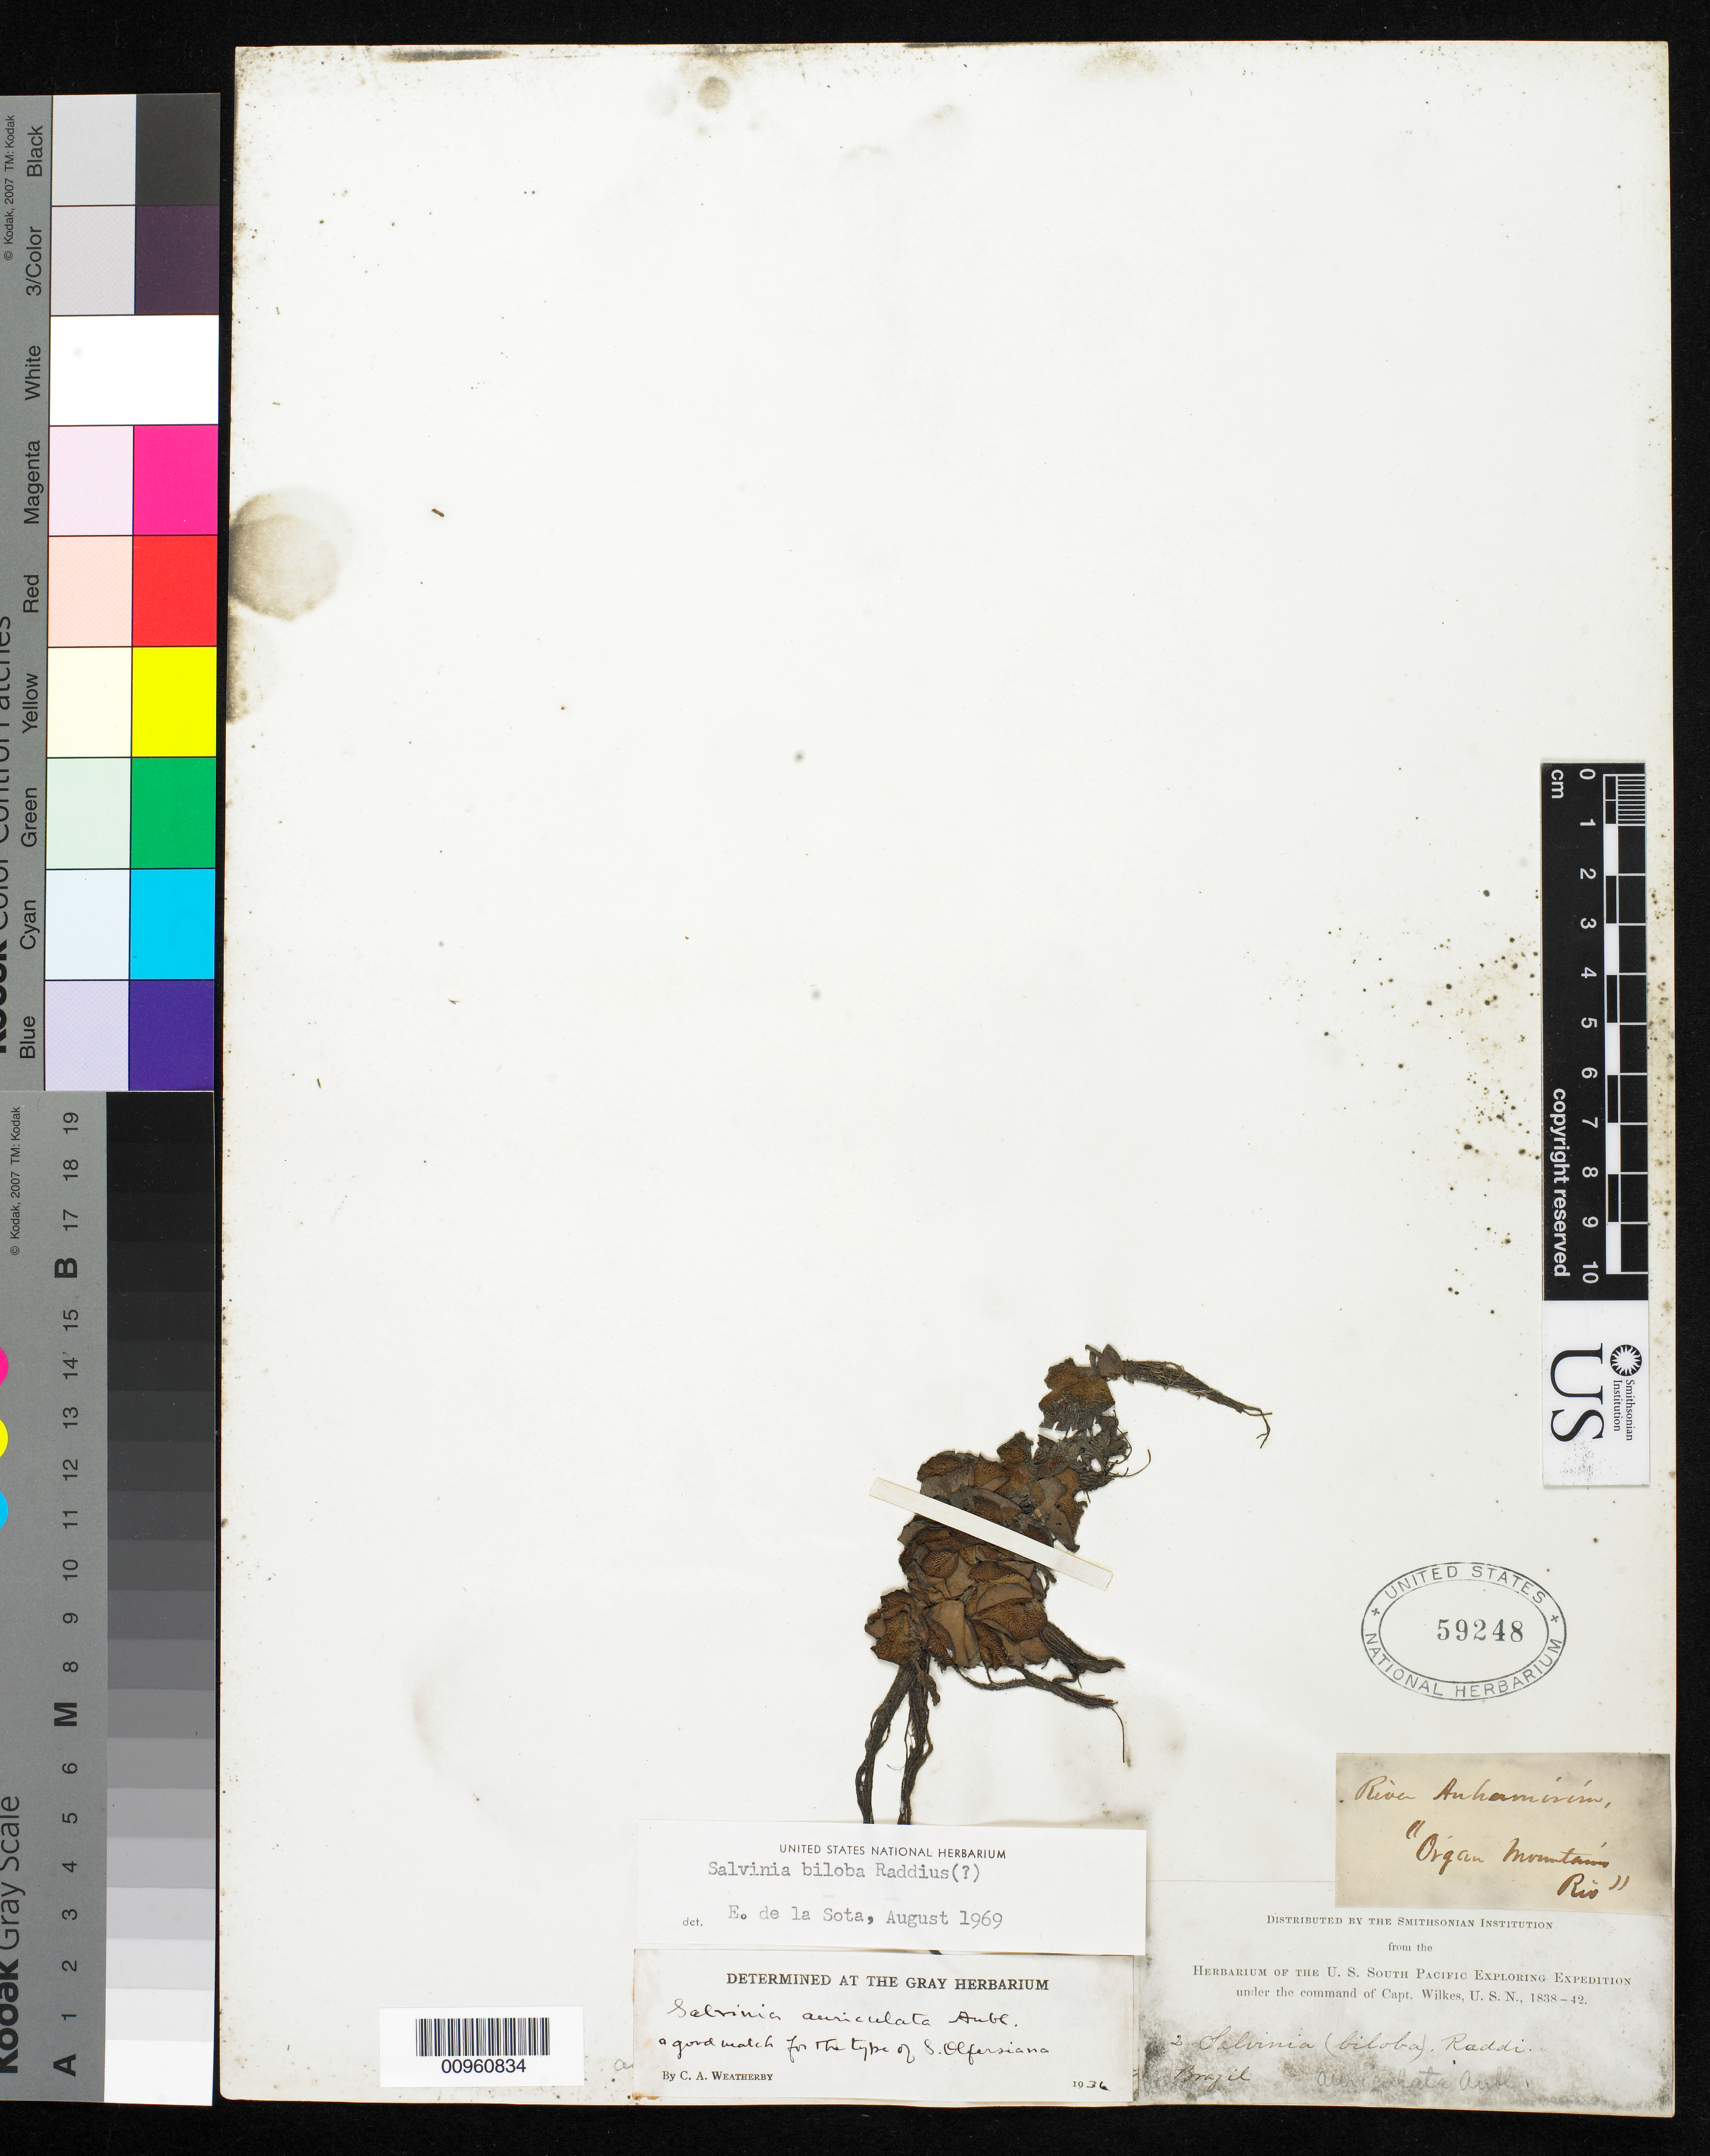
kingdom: Plantae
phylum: Tracheophyta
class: Polypodiopsida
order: Salviniales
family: Salviniaceae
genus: Salvinia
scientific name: Salvinia biloba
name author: Raddi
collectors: Wilkes Explor. Exped.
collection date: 1838/1842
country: Brazil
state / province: Rio de Janeiro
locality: Organ Mountains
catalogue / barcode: US 59248